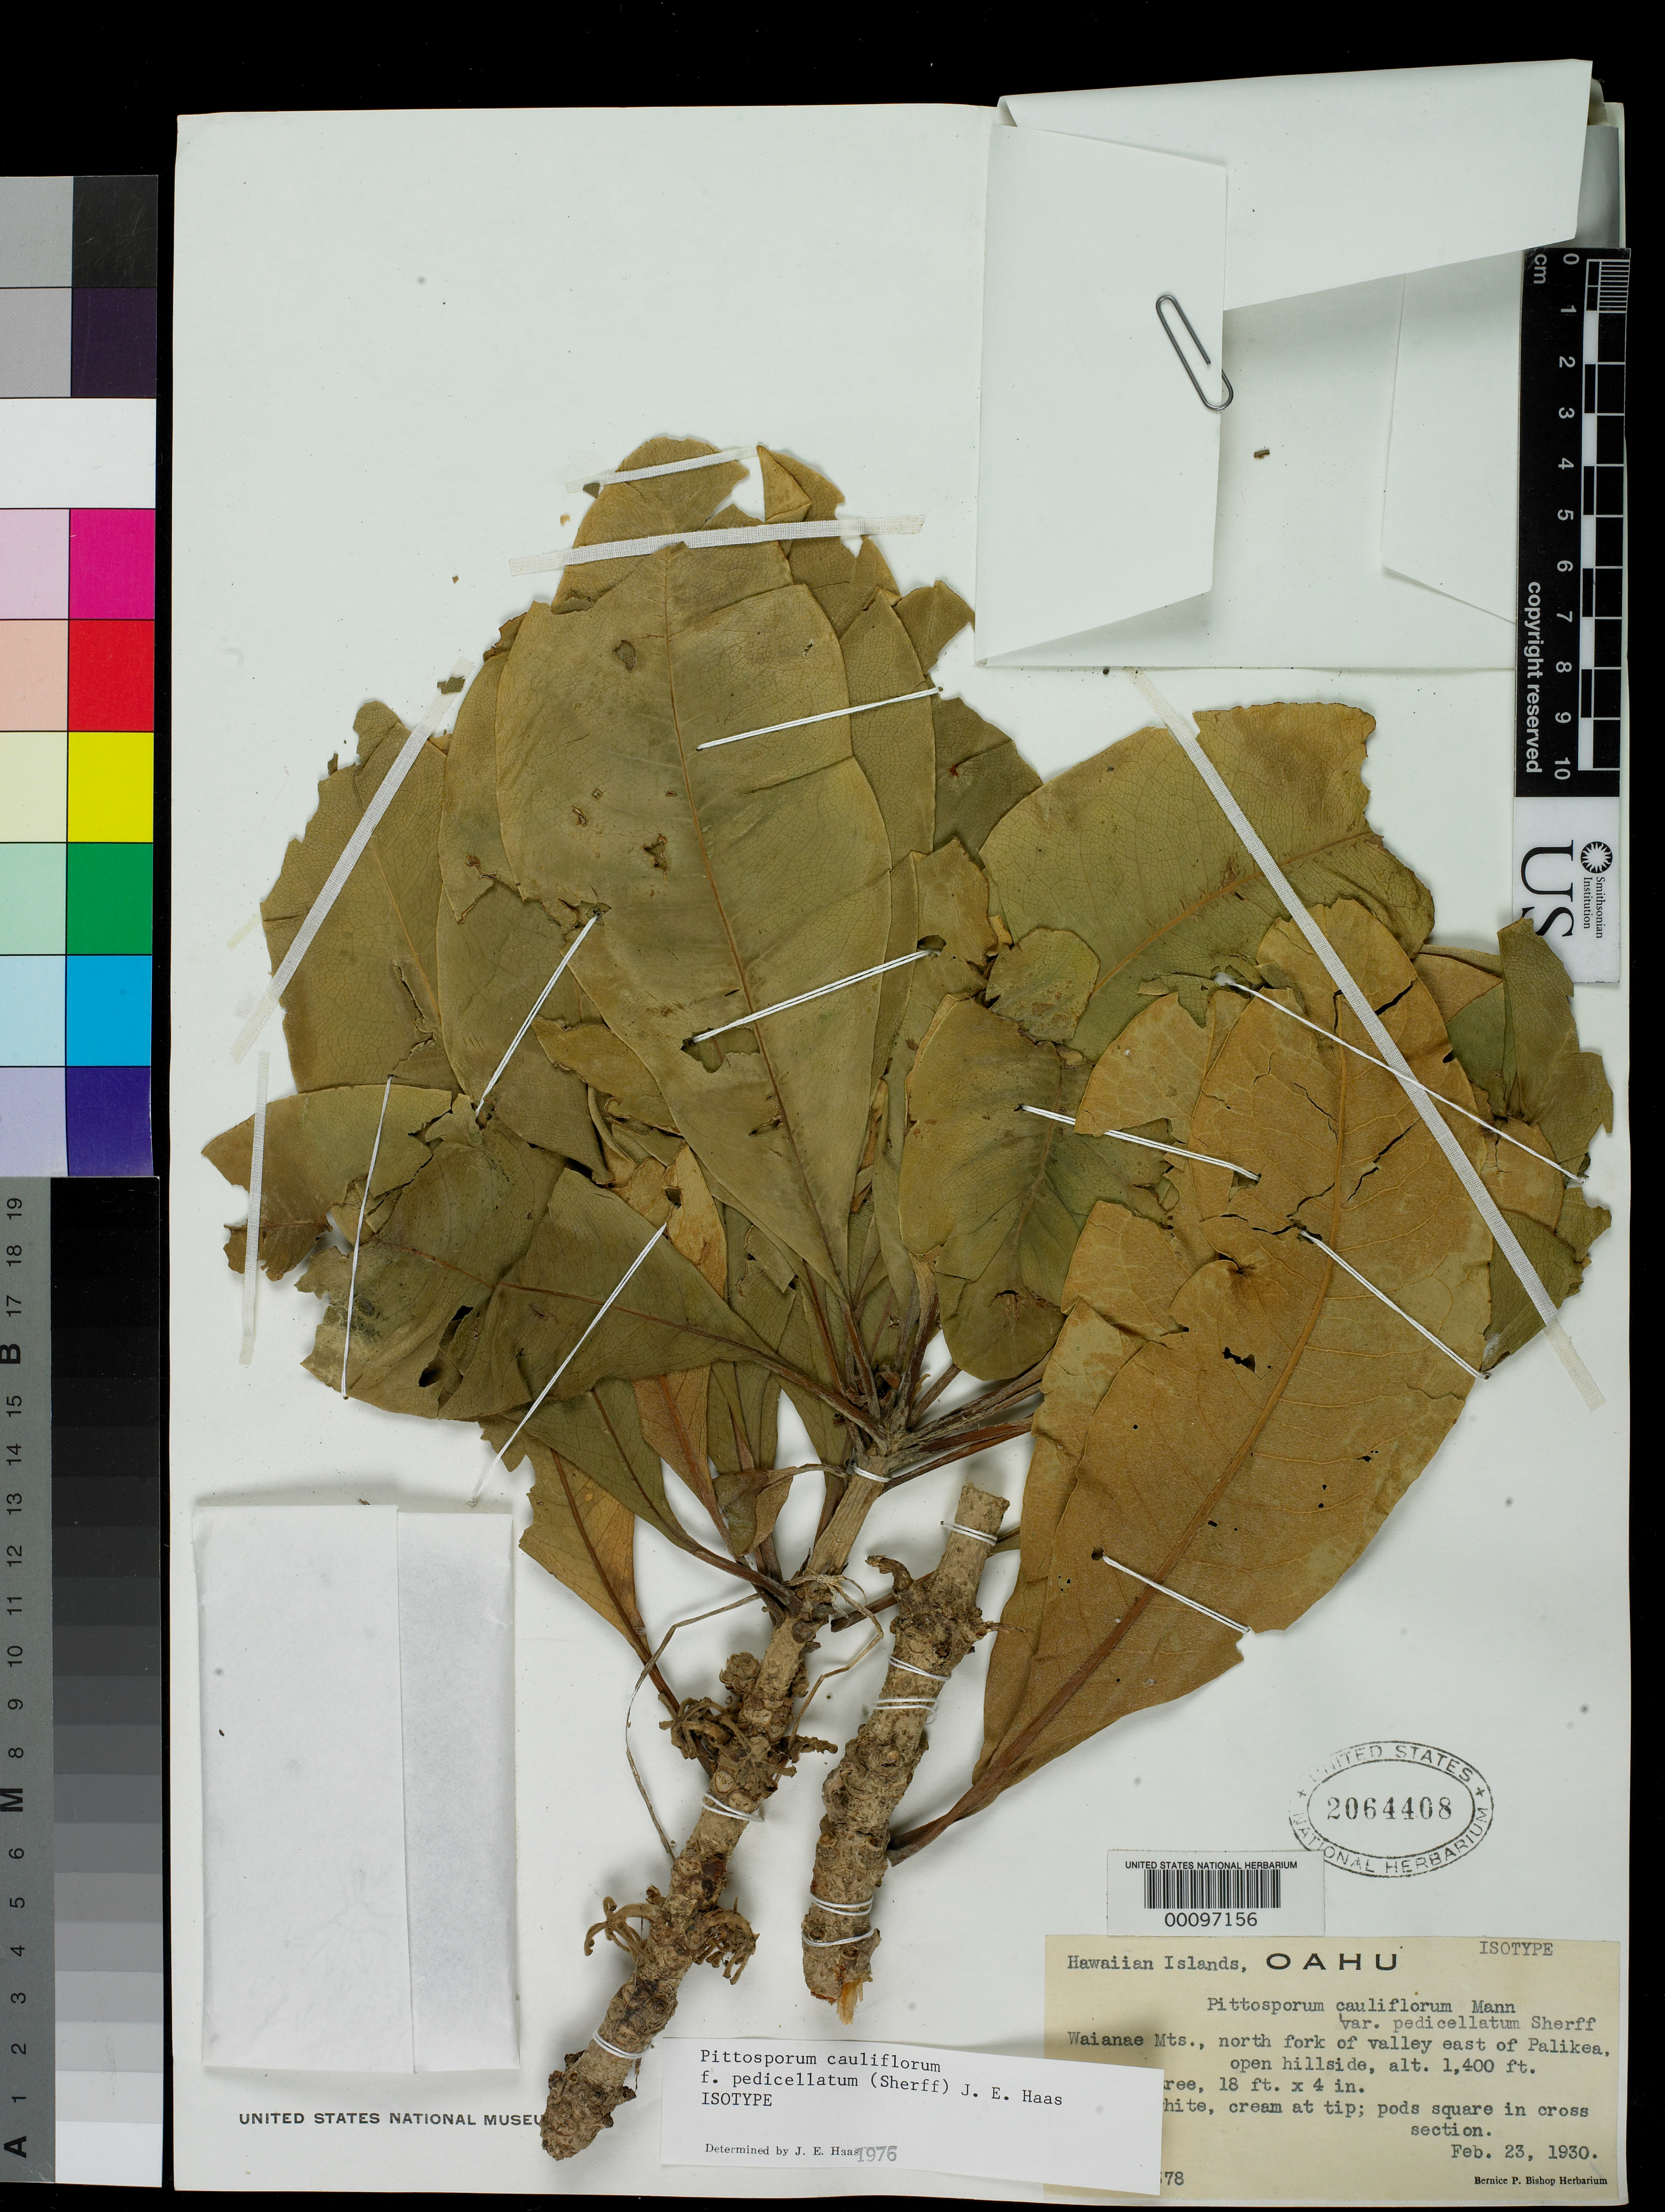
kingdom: Plantae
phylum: Tracheophyta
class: Magnoliopsida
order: Apiales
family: Pittosporaceae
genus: Pittosporum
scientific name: Pittosporum cauliflorum var. pedicellatum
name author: Sherff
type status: Isotype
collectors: H. St. John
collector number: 10378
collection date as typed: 23 Feb 1930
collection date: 1930-02-23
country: United States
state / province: Hawaii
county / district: Honolulu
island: Oahu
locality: E of Palikea, Waianae Mts.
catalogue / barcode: US 2064408